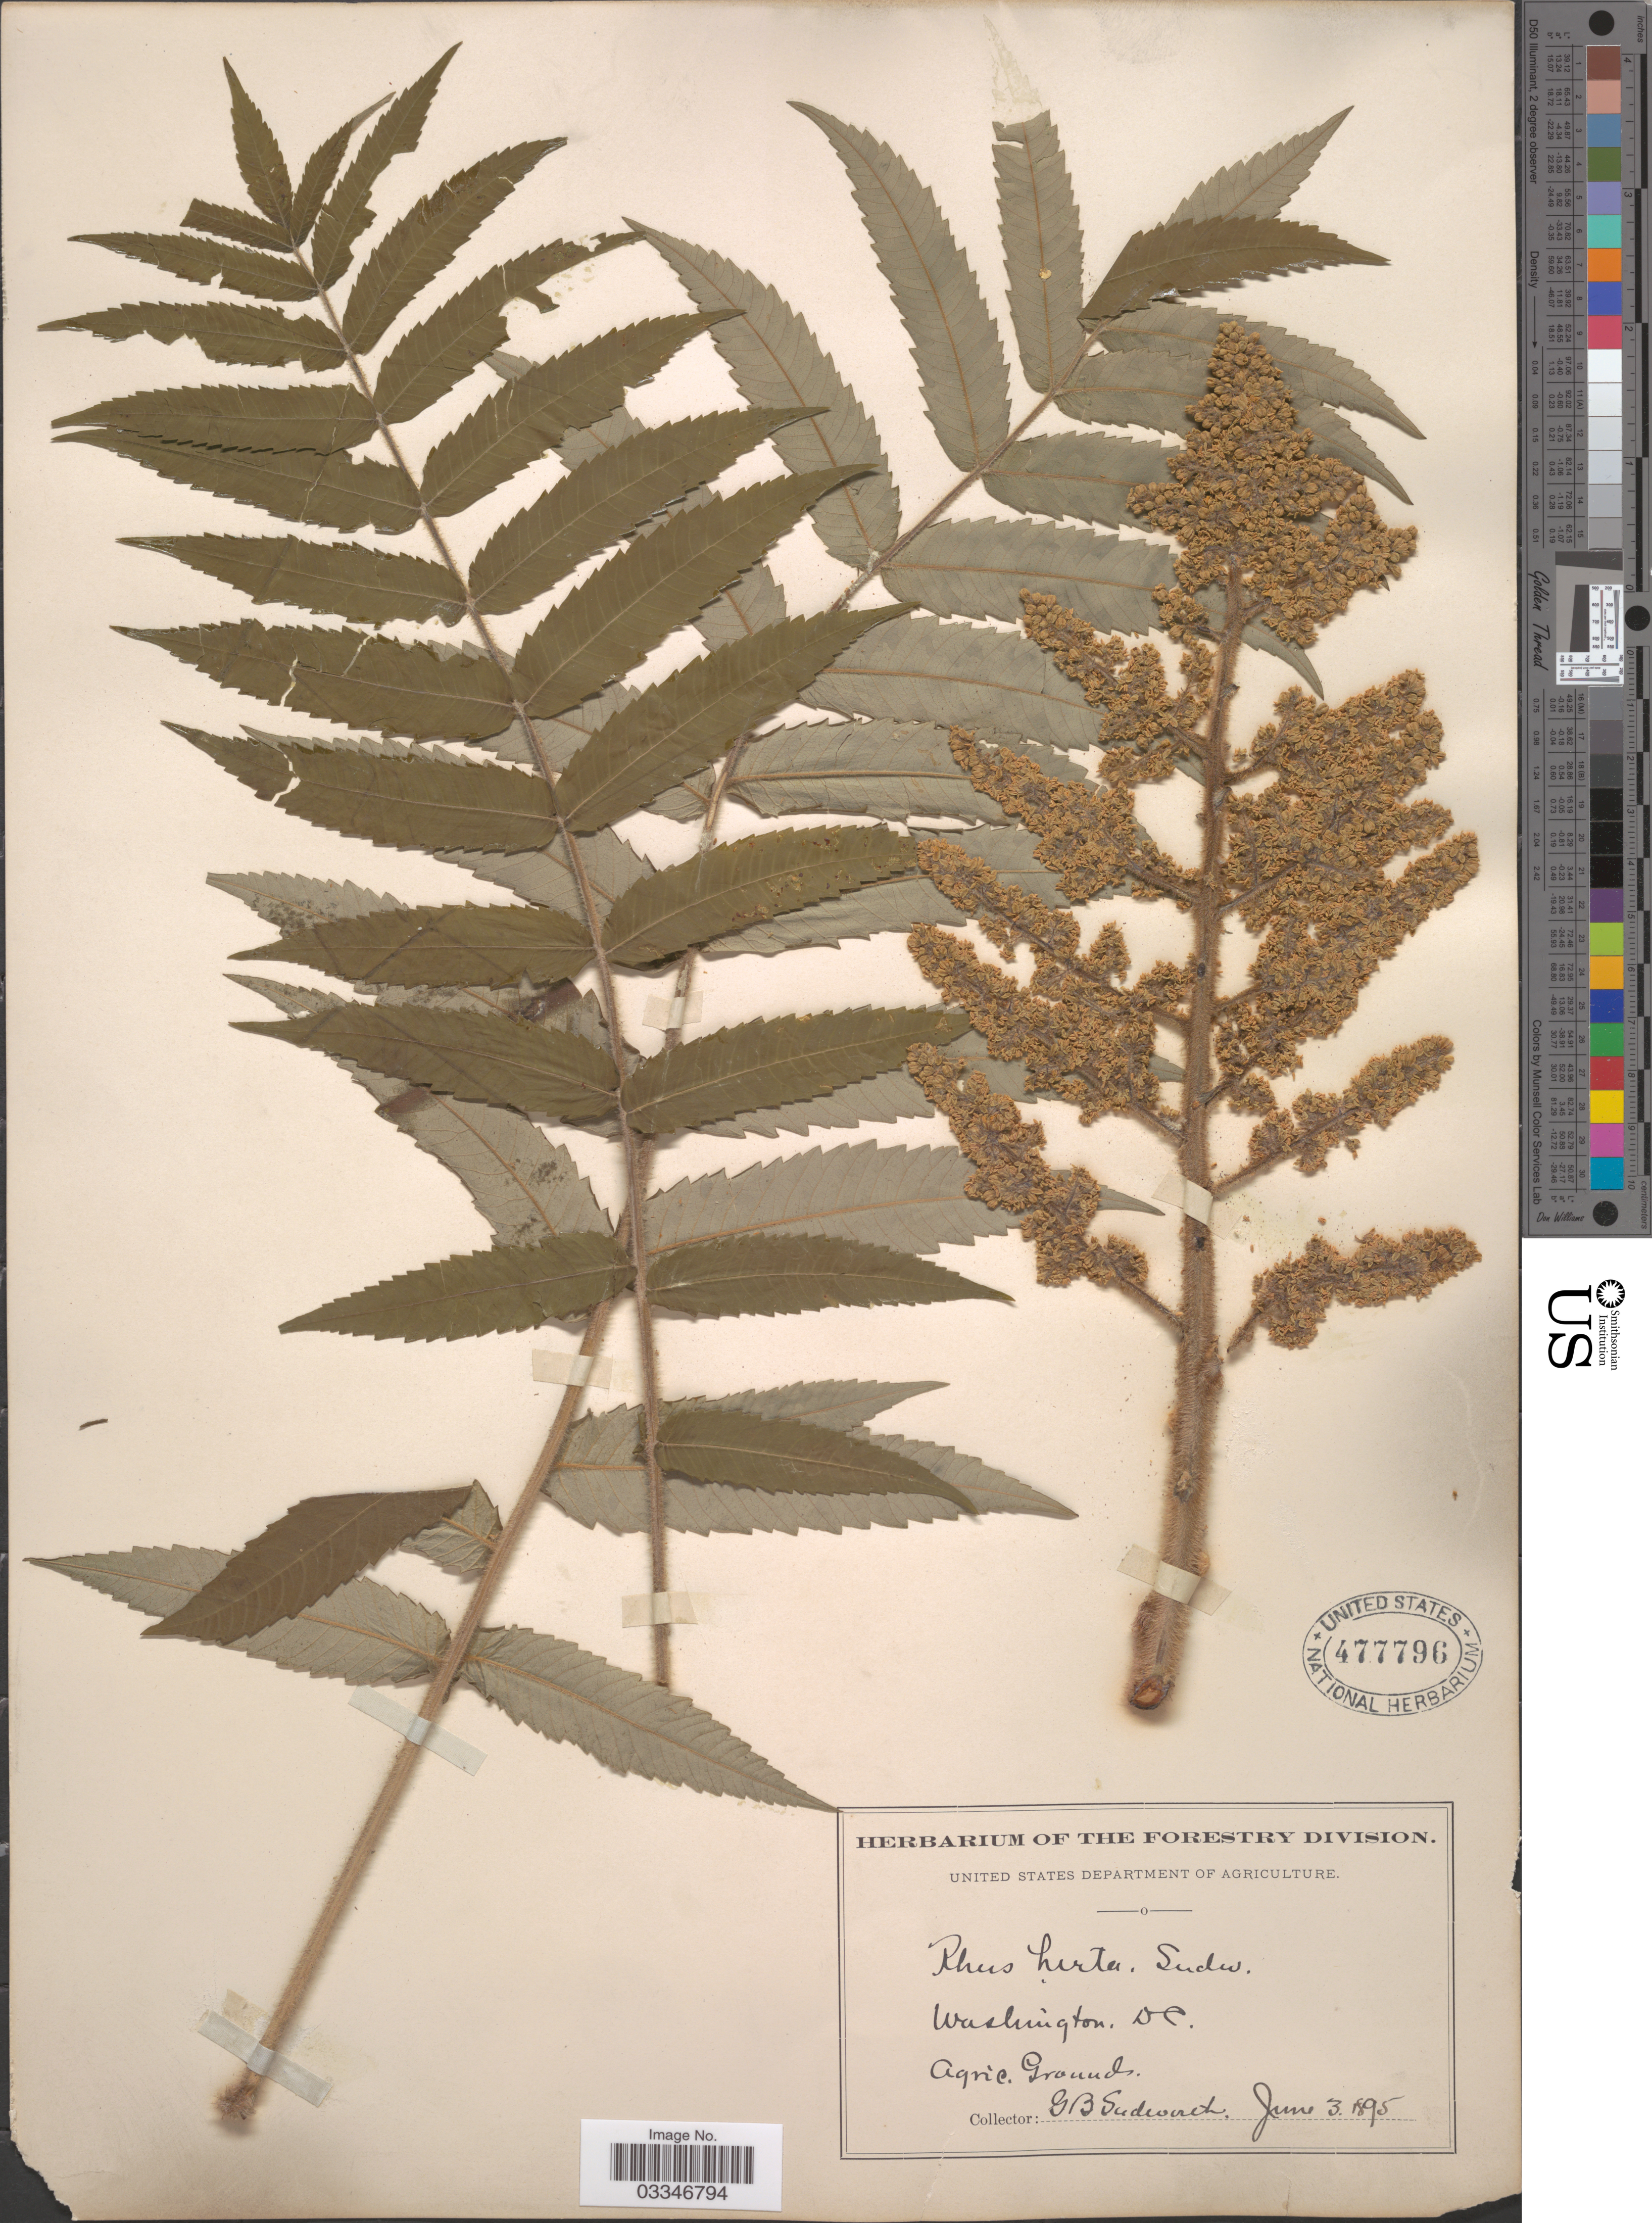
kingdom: Plantae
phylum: Tracheophyta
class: Magnoliopsida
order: Sapindales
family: Anacardiaceae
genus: Rhus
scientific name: Rhus typhina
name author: L.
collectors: G. B. Sudworth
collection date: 1895-06-03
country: United States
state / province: District of Columbia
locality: Washington D.C. Agric. Grounds.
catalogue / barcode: US 477796